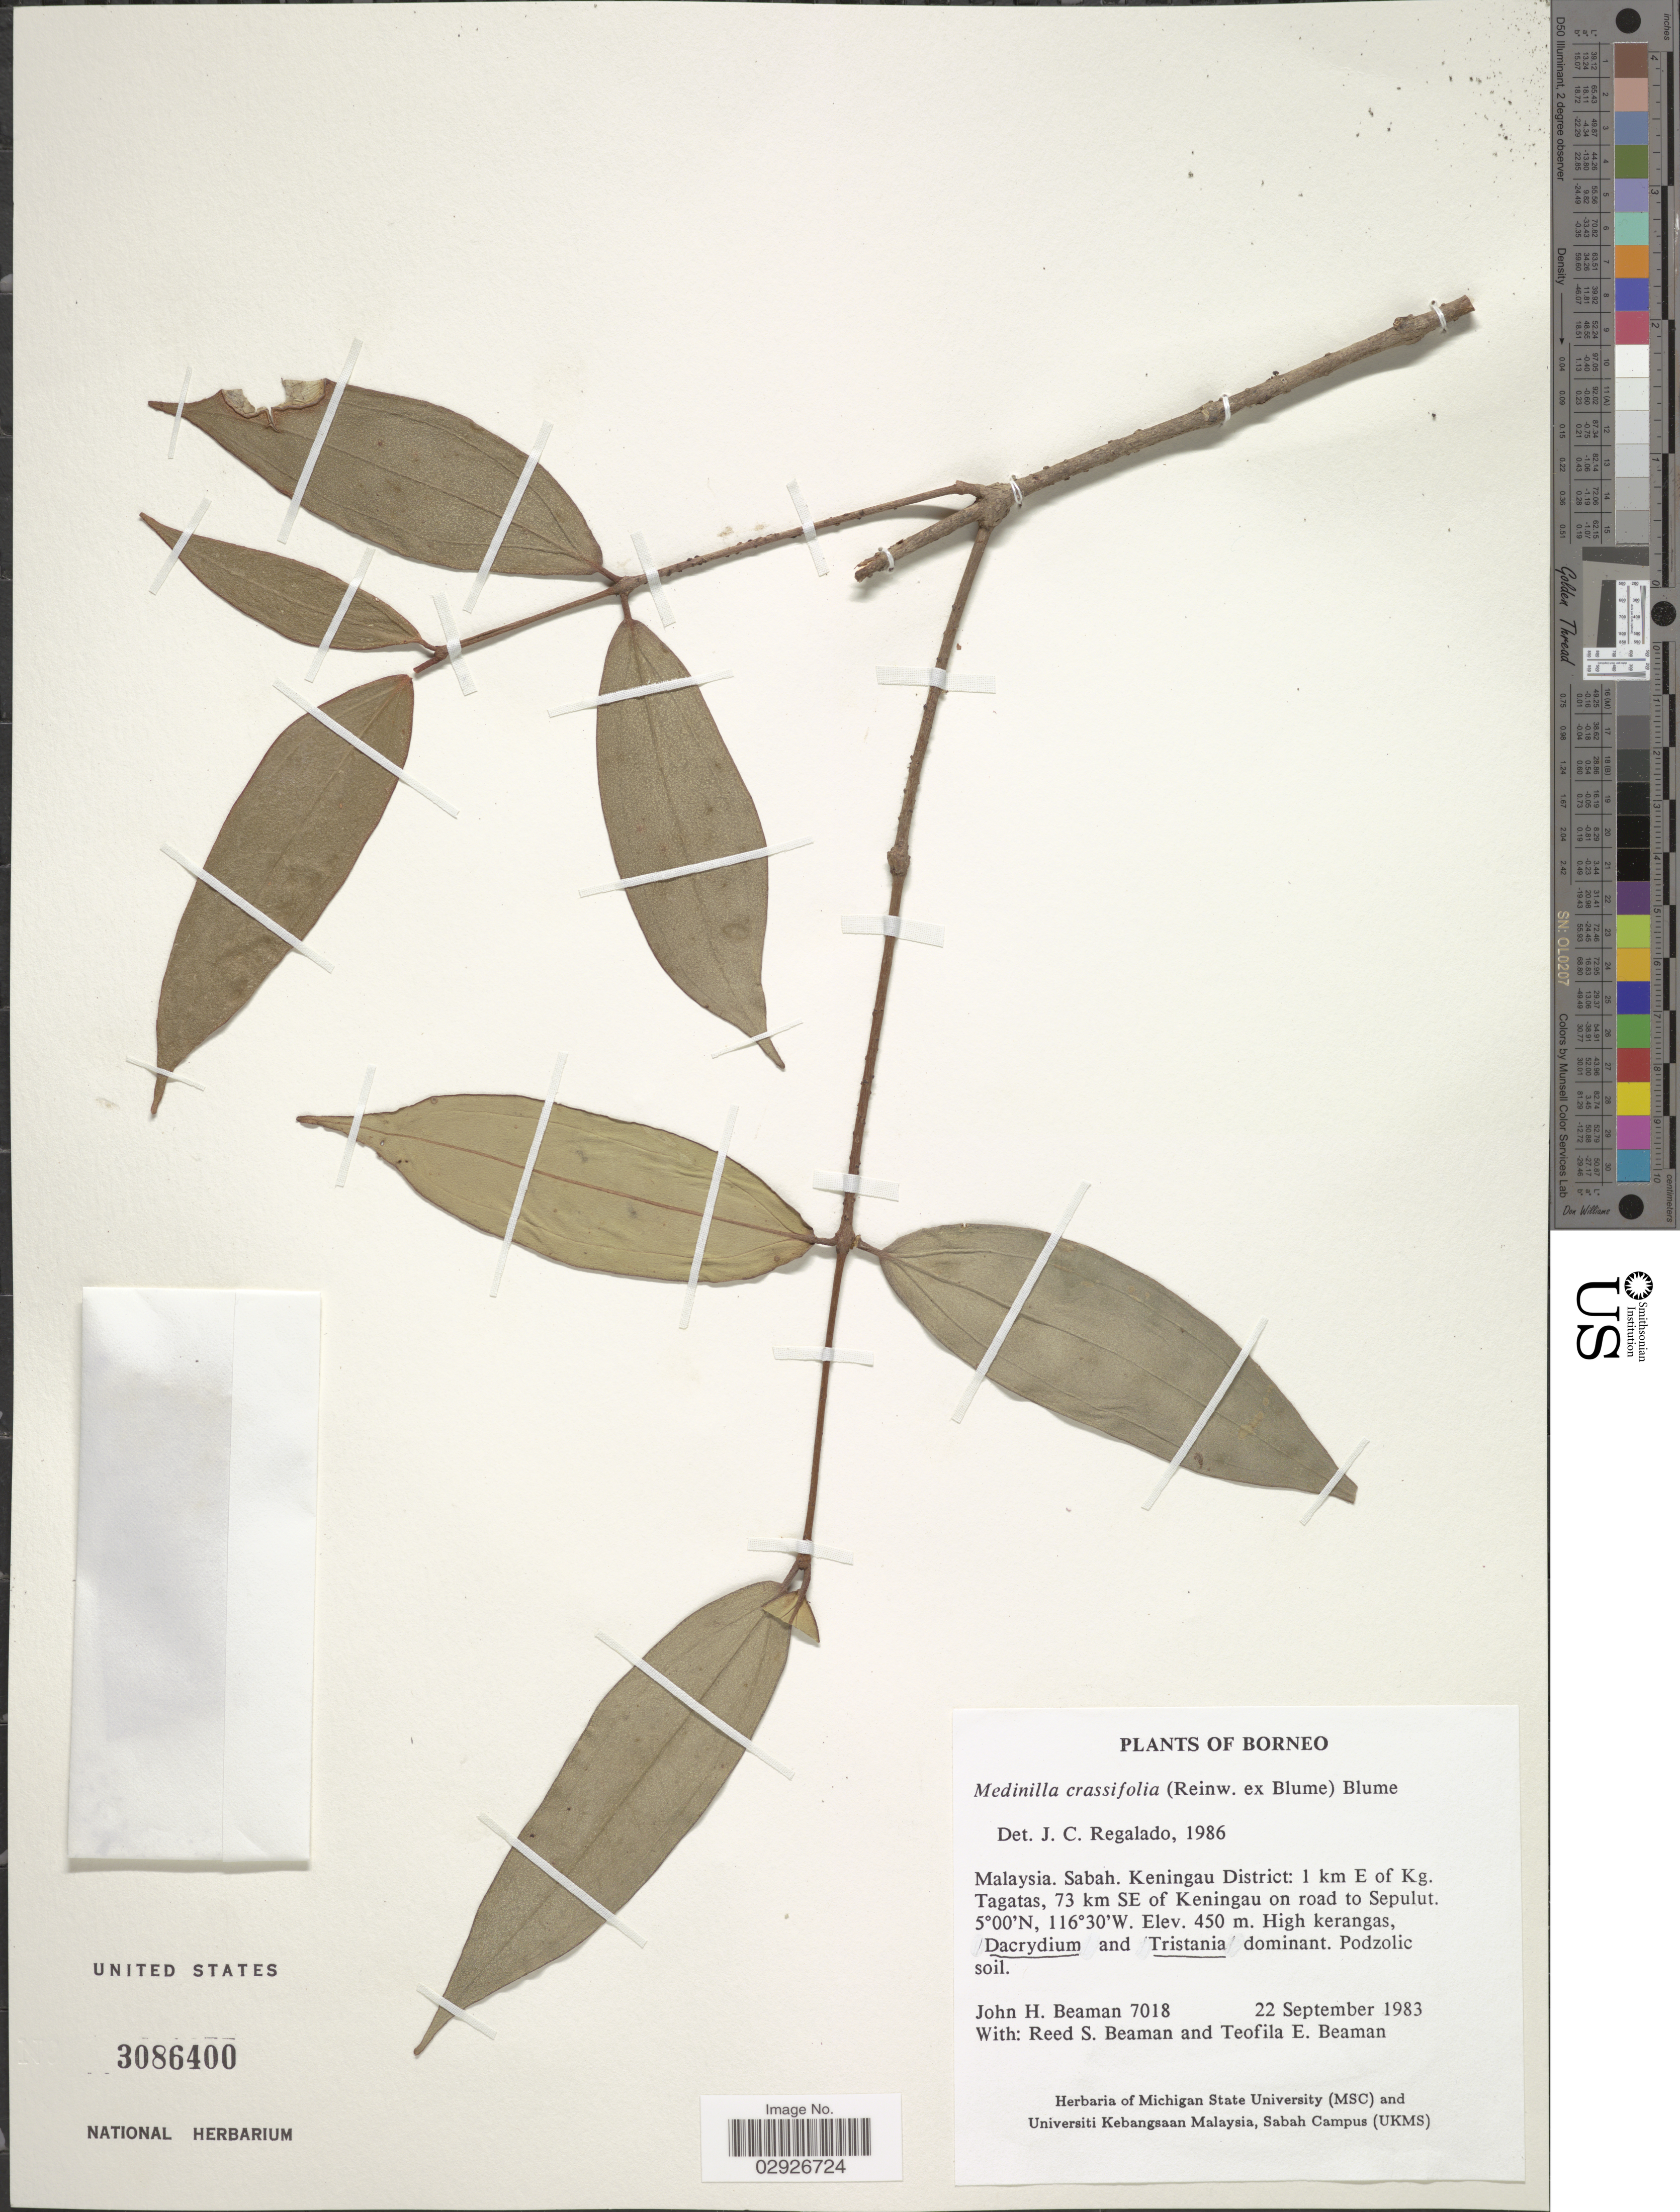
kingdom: Plantae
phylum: Tracheophyta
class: Magnoliopsida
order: Myrtales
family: Melastomataceae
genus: Medinilla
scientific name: Medinilla crassifolia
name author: Blume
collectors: J. H. Beaman, R. S. Beaman & T. E. Beaman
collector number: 7018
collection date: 1983-09-22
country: Malaysia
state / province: Sabah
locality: Borneo. Keningau District: 1 km E of Kg. Tagatas, 73 km SE of Keningau on road to Sepulut.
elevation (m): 450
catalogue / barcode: US 3086400